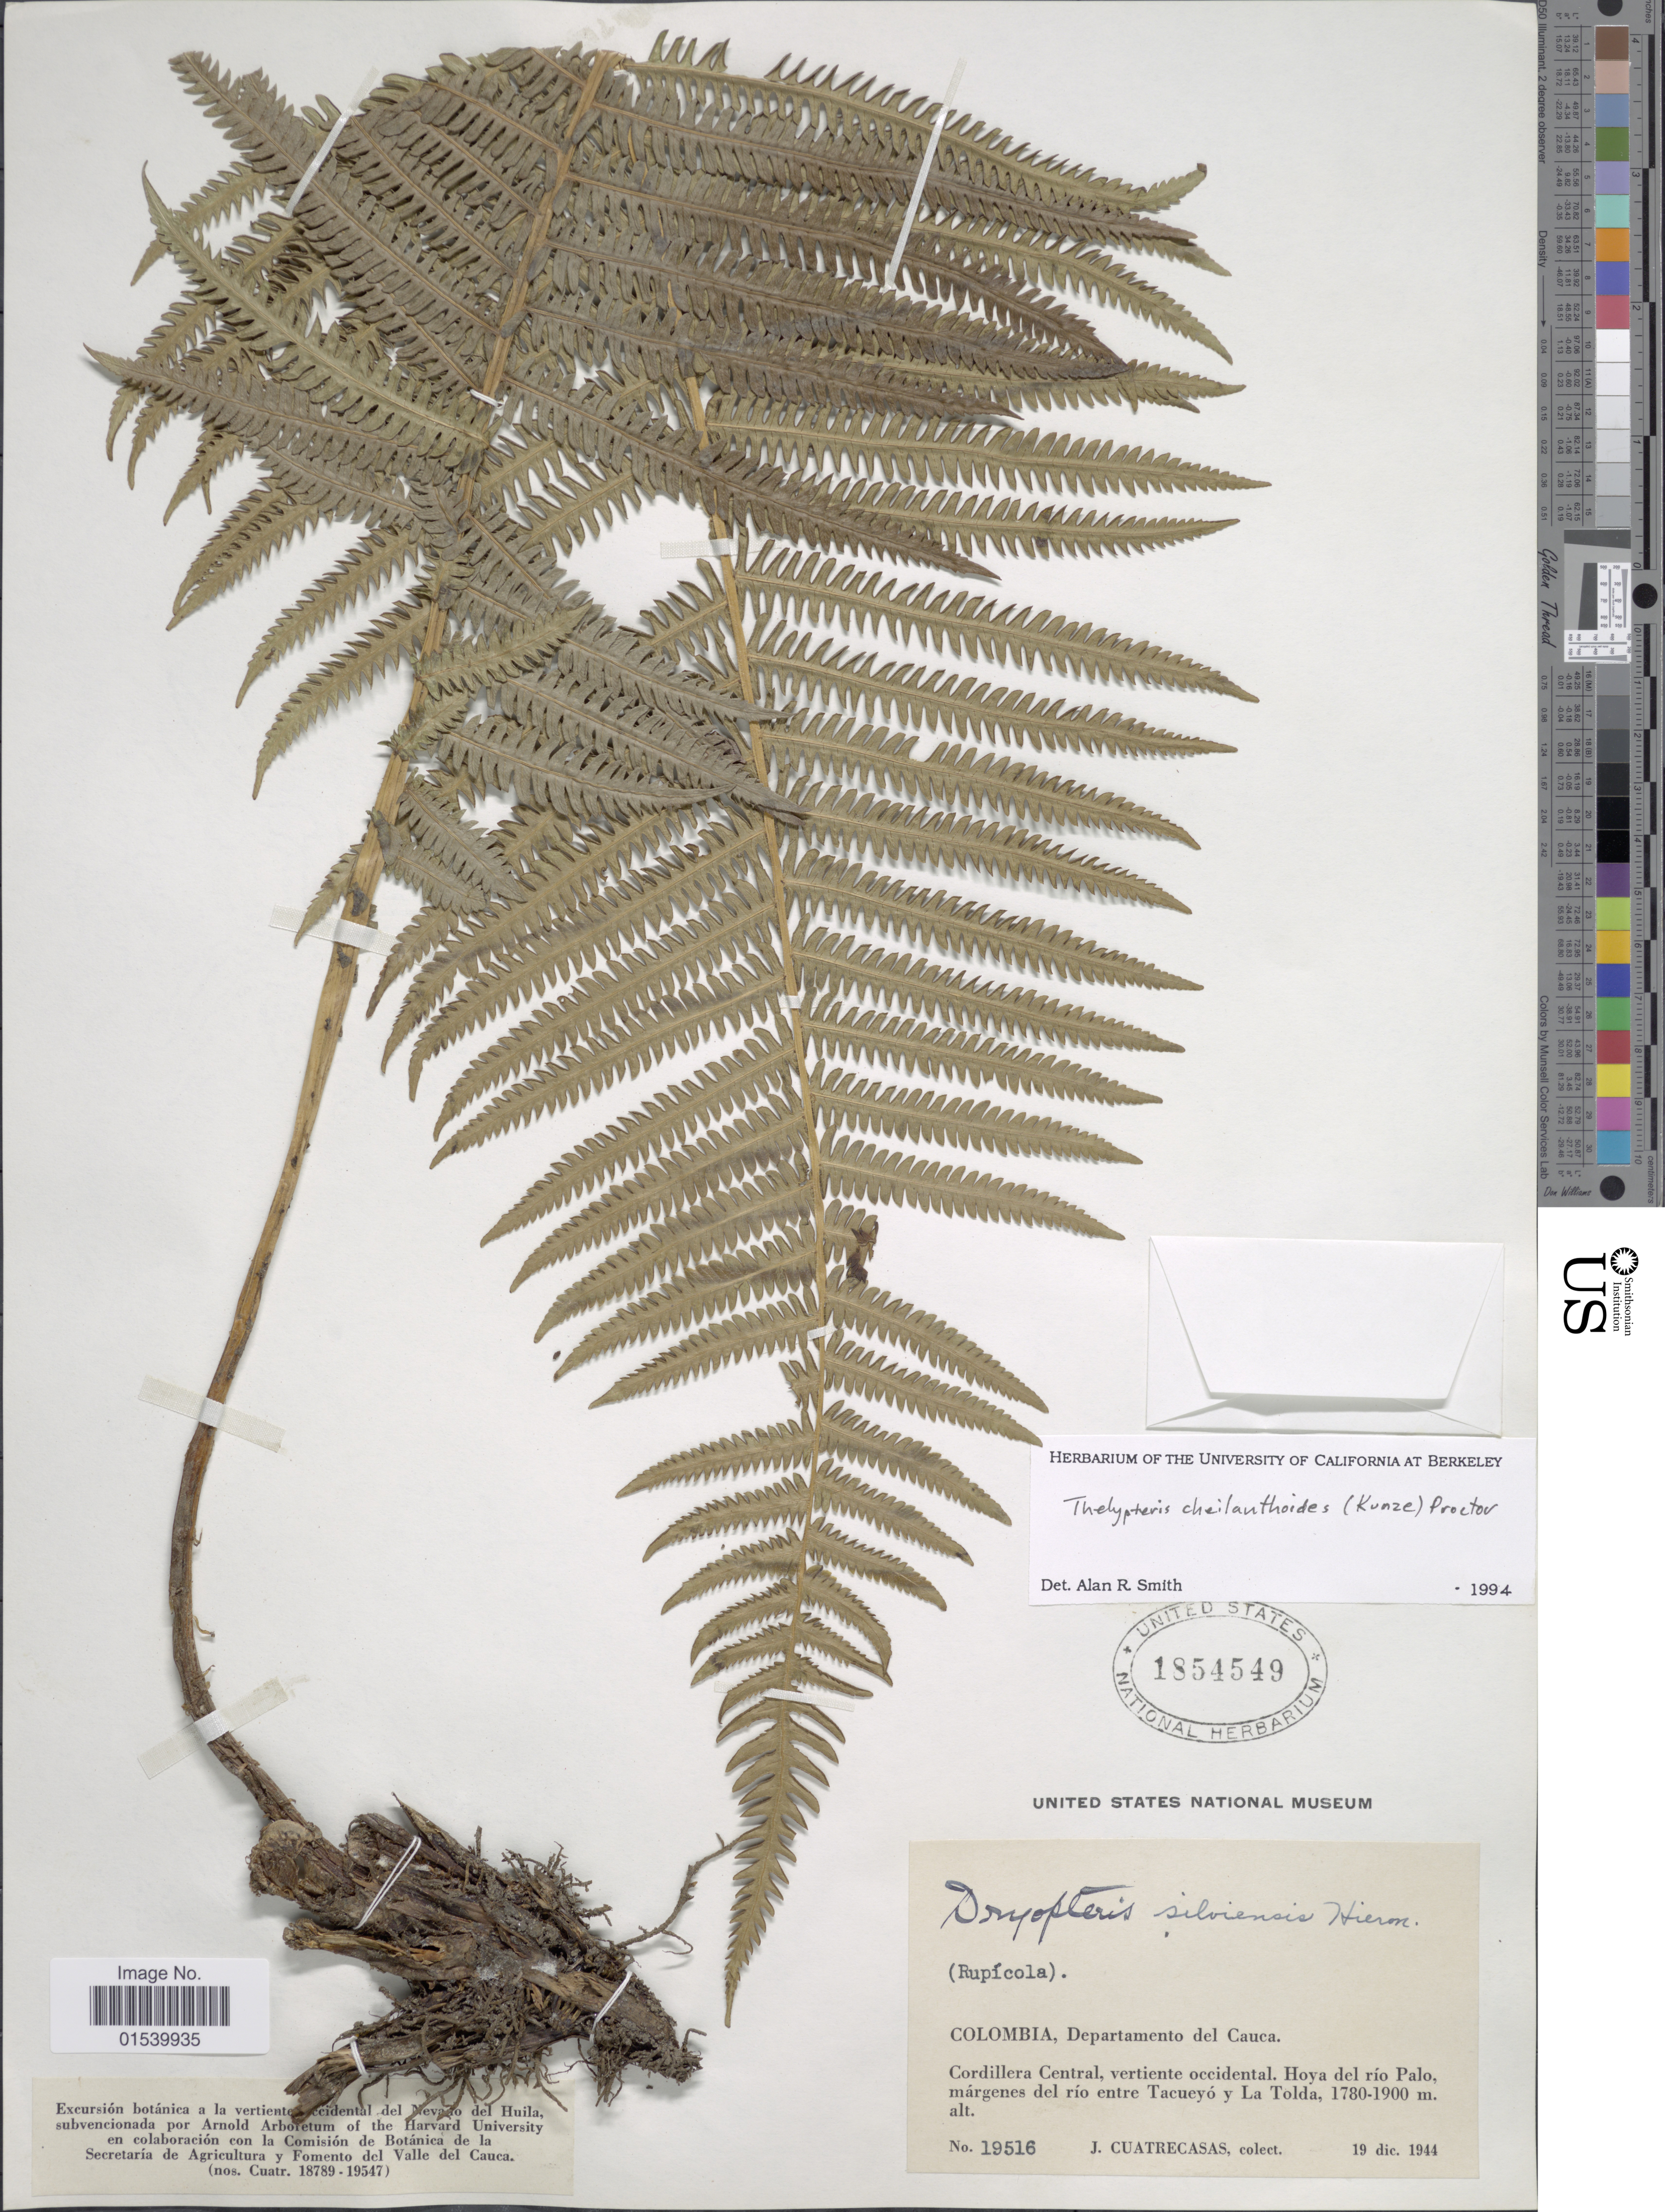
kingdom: Plantae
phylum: Tracheophyta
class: Polypodiopsida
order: Polypodiales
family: Thelypteridaceae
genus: Amauropelta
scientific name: Amauropelta cheilanthoides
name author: (Kunze) Á. Löve & D. Löve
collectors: J. Cuatrecasas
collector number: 19516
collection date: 1944-12-19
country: Colombia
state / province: Cauca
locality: Departamento del Cauca, Cordillera Central, vertiente occidental. Hoya del río Palo, márgenes del río entre Tacueyó y La Tolda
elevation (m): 1780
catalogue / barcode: US 1854549